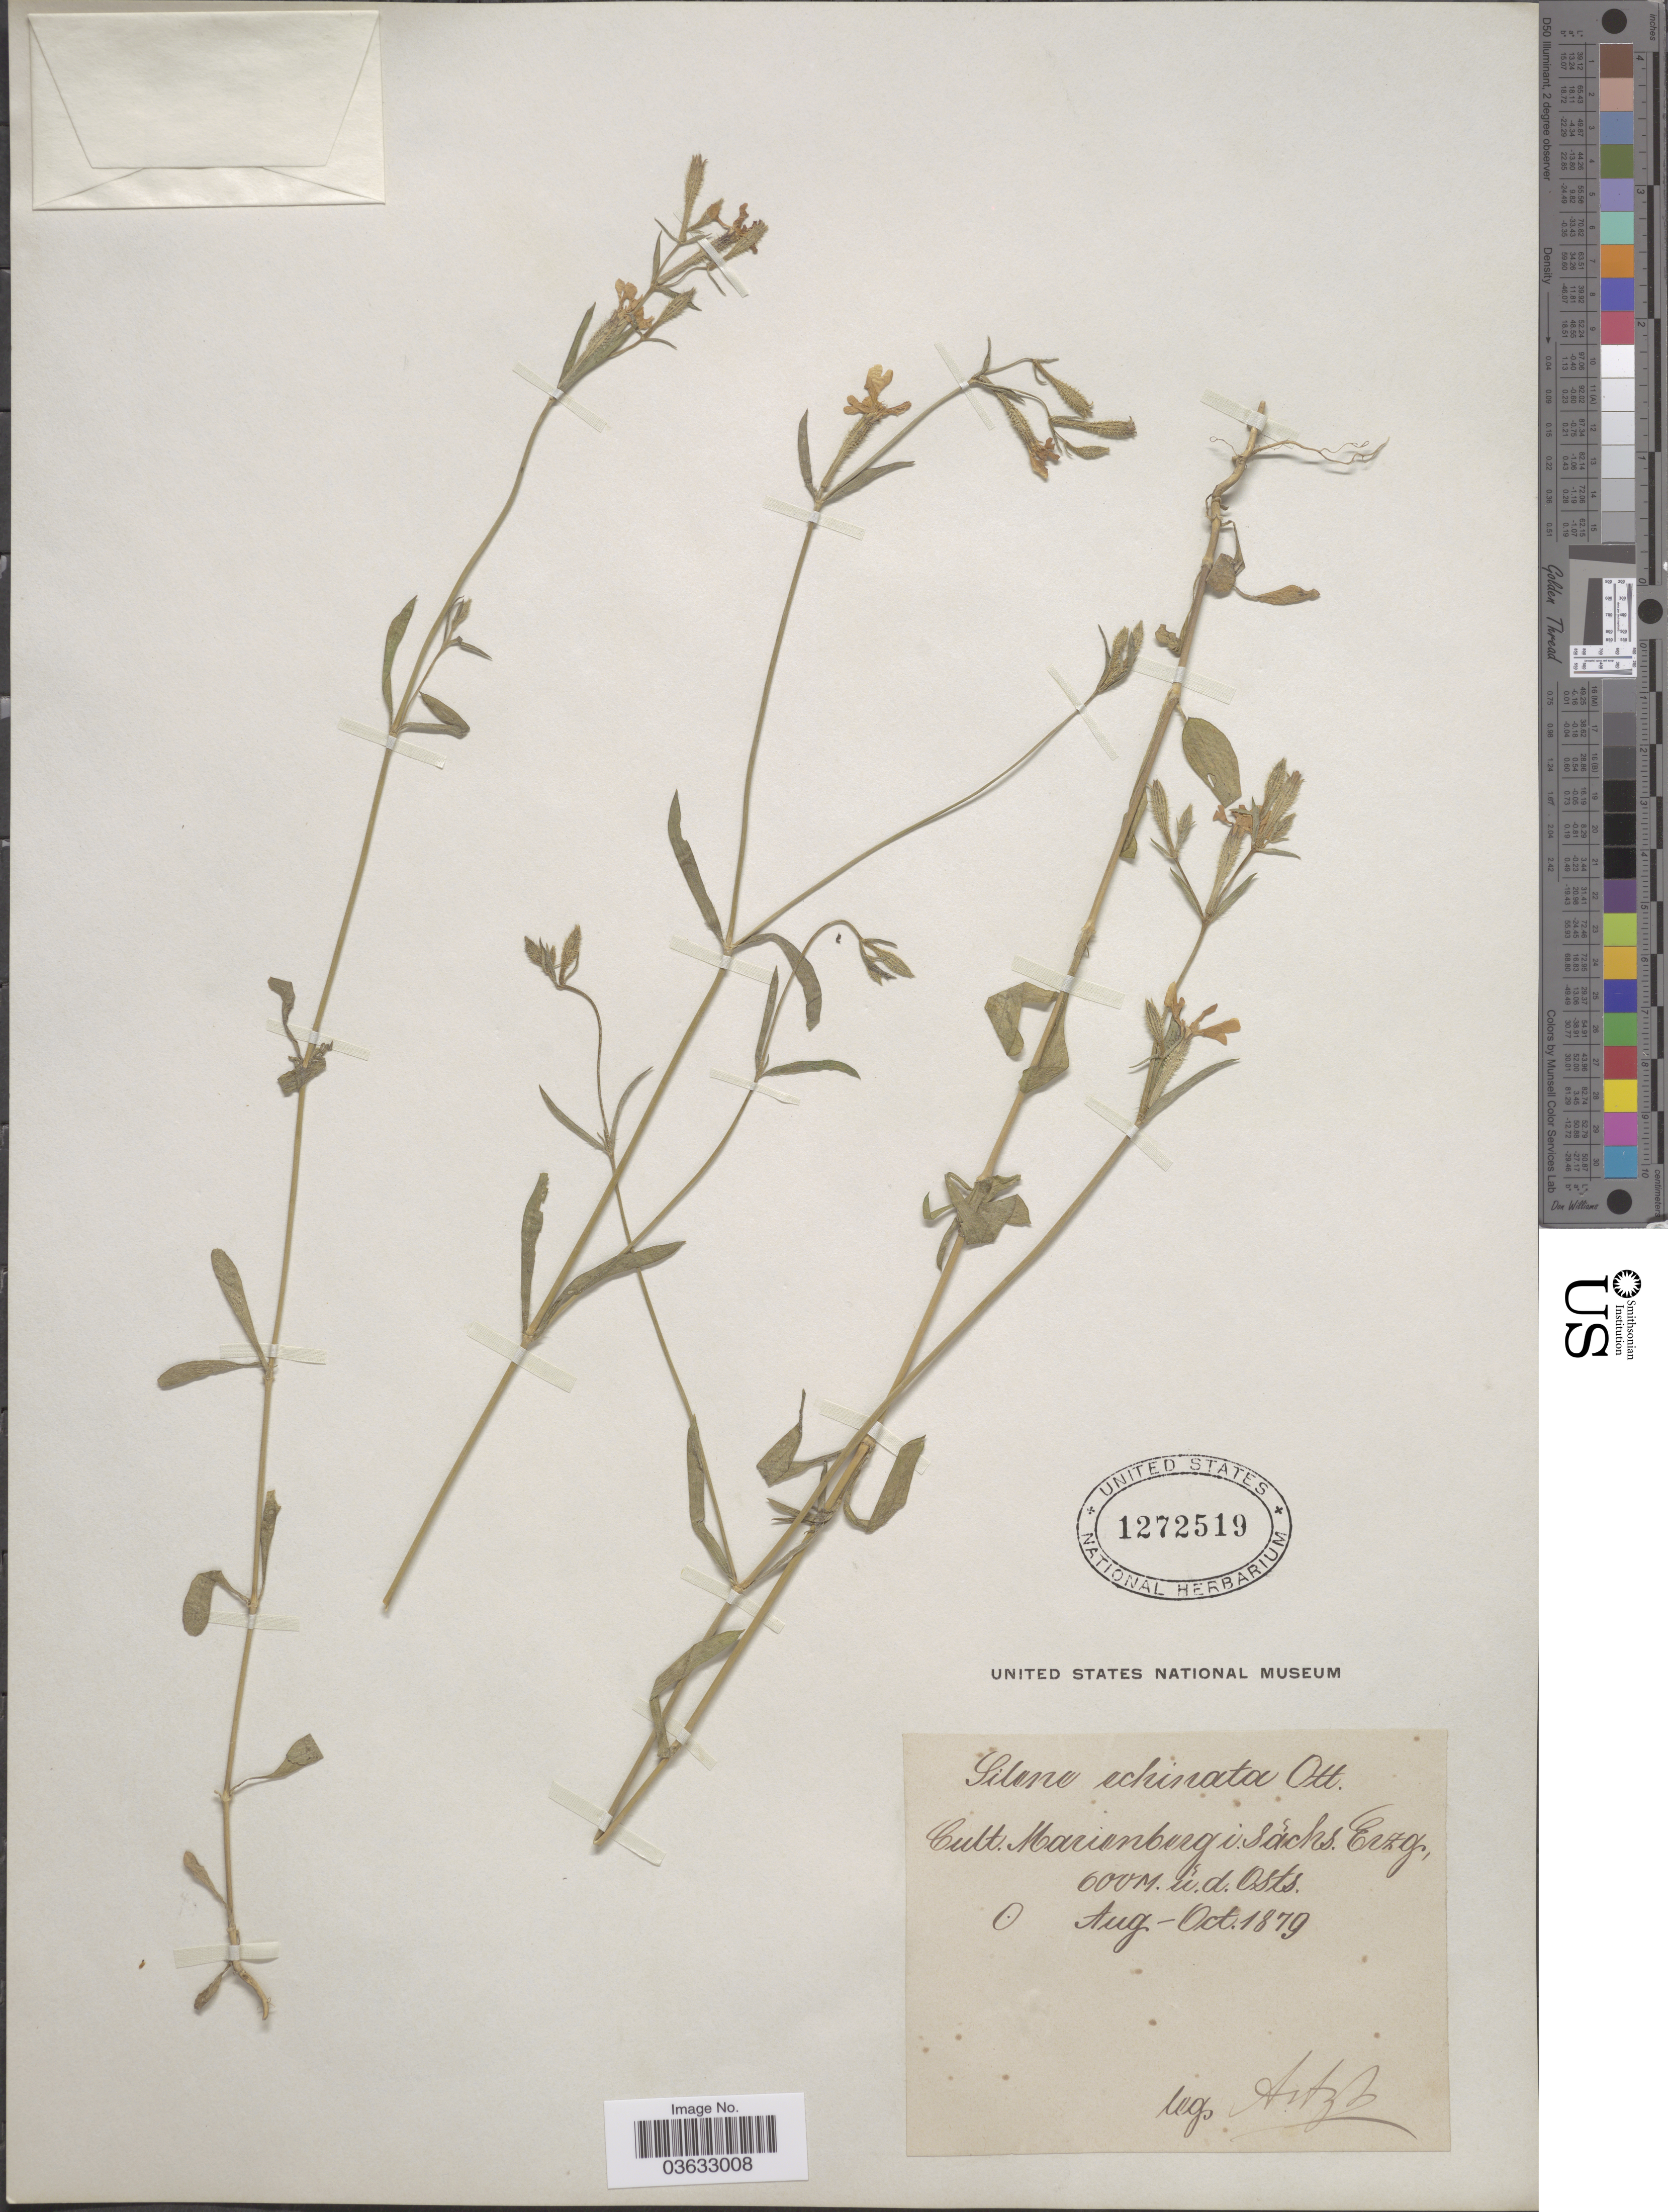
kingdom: Plantae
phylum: Tracheophyta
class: Magnoliopsida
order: Caryophyllales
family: Caryophyllaceae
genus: Silene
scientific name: Silene echinata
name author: Otth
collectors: -. Artzb.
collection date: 1879-08/1879-10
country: Germany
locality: Cult. Marionburg i. Sachs. Eiza, u.d. Osts.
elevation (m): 600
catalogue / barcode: US 1272519